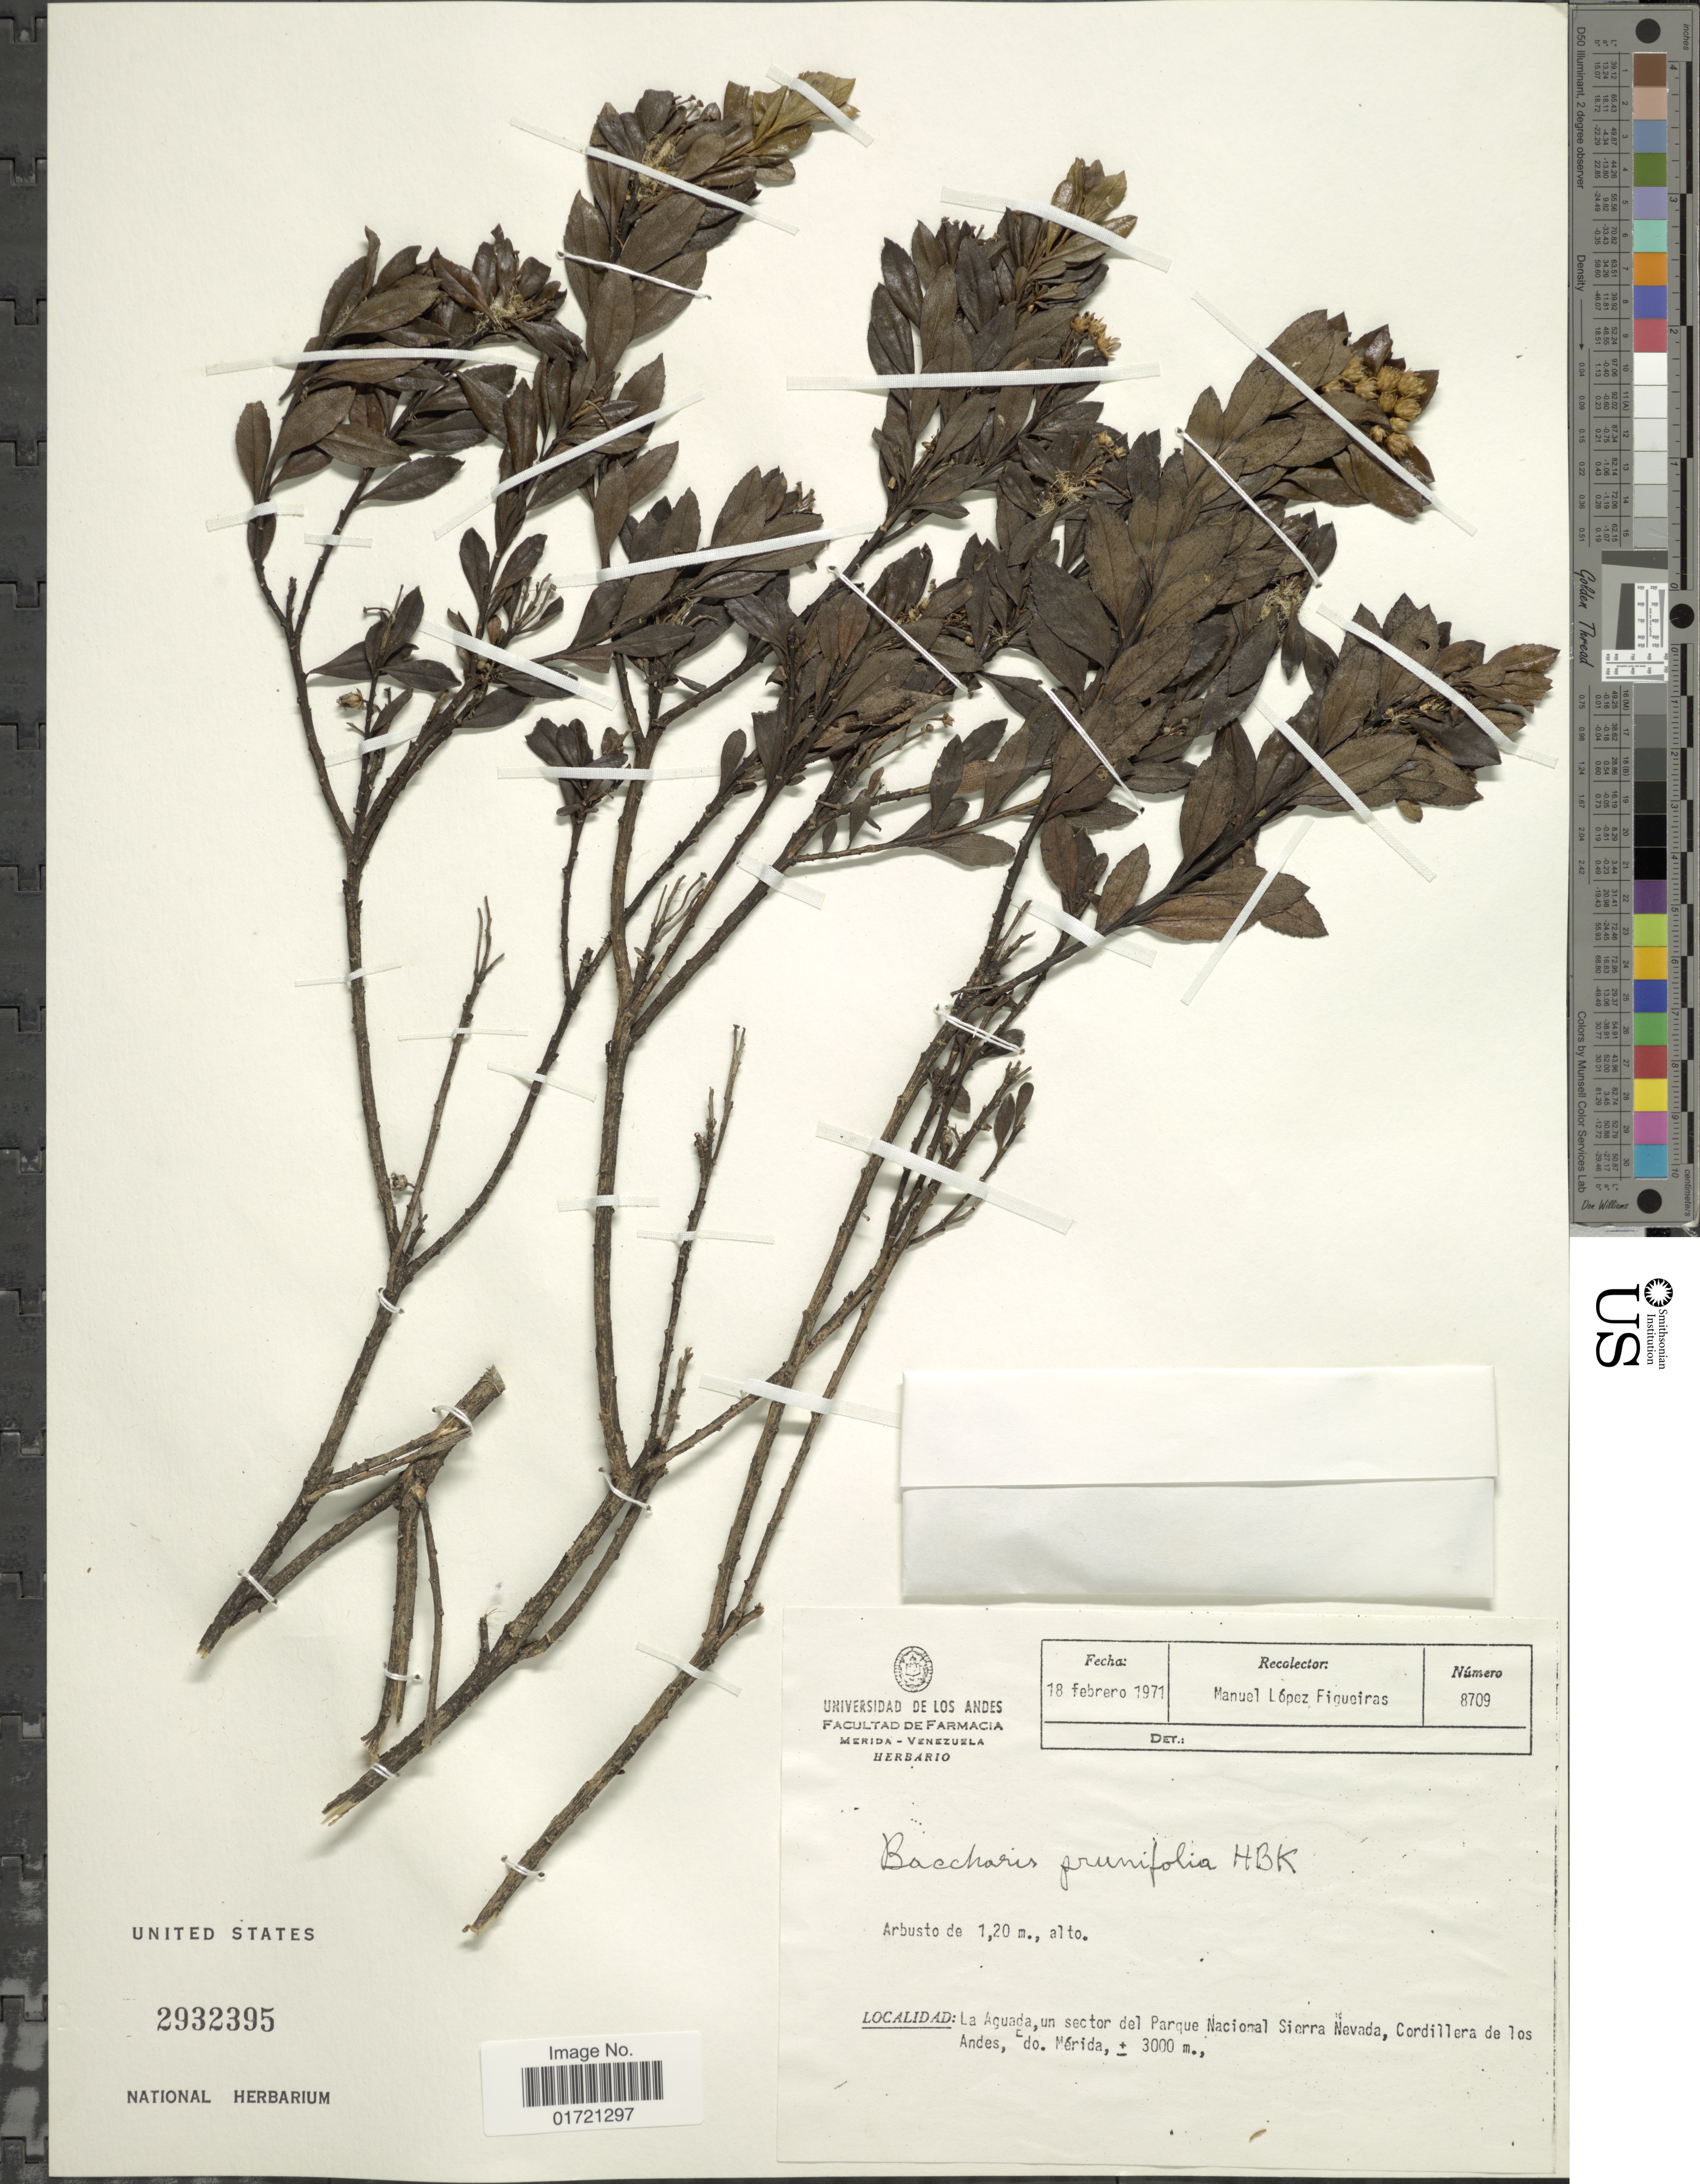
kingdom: Plantae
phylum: Tracheophyta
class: Magnoliopsida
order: Asterales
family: Asteraceae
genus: Baccharis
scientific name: Baccharis prunifolia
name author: Kunth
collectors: M. López Figueiras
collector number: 8709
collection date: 1971-02-18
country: Venezuela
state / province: Mérida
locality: La Aguada, un sector del Parque Nacional Sierra Nevada, Cordillera de los Andes, Edo. Mérida.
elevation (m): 3000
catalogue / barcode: US 2932395